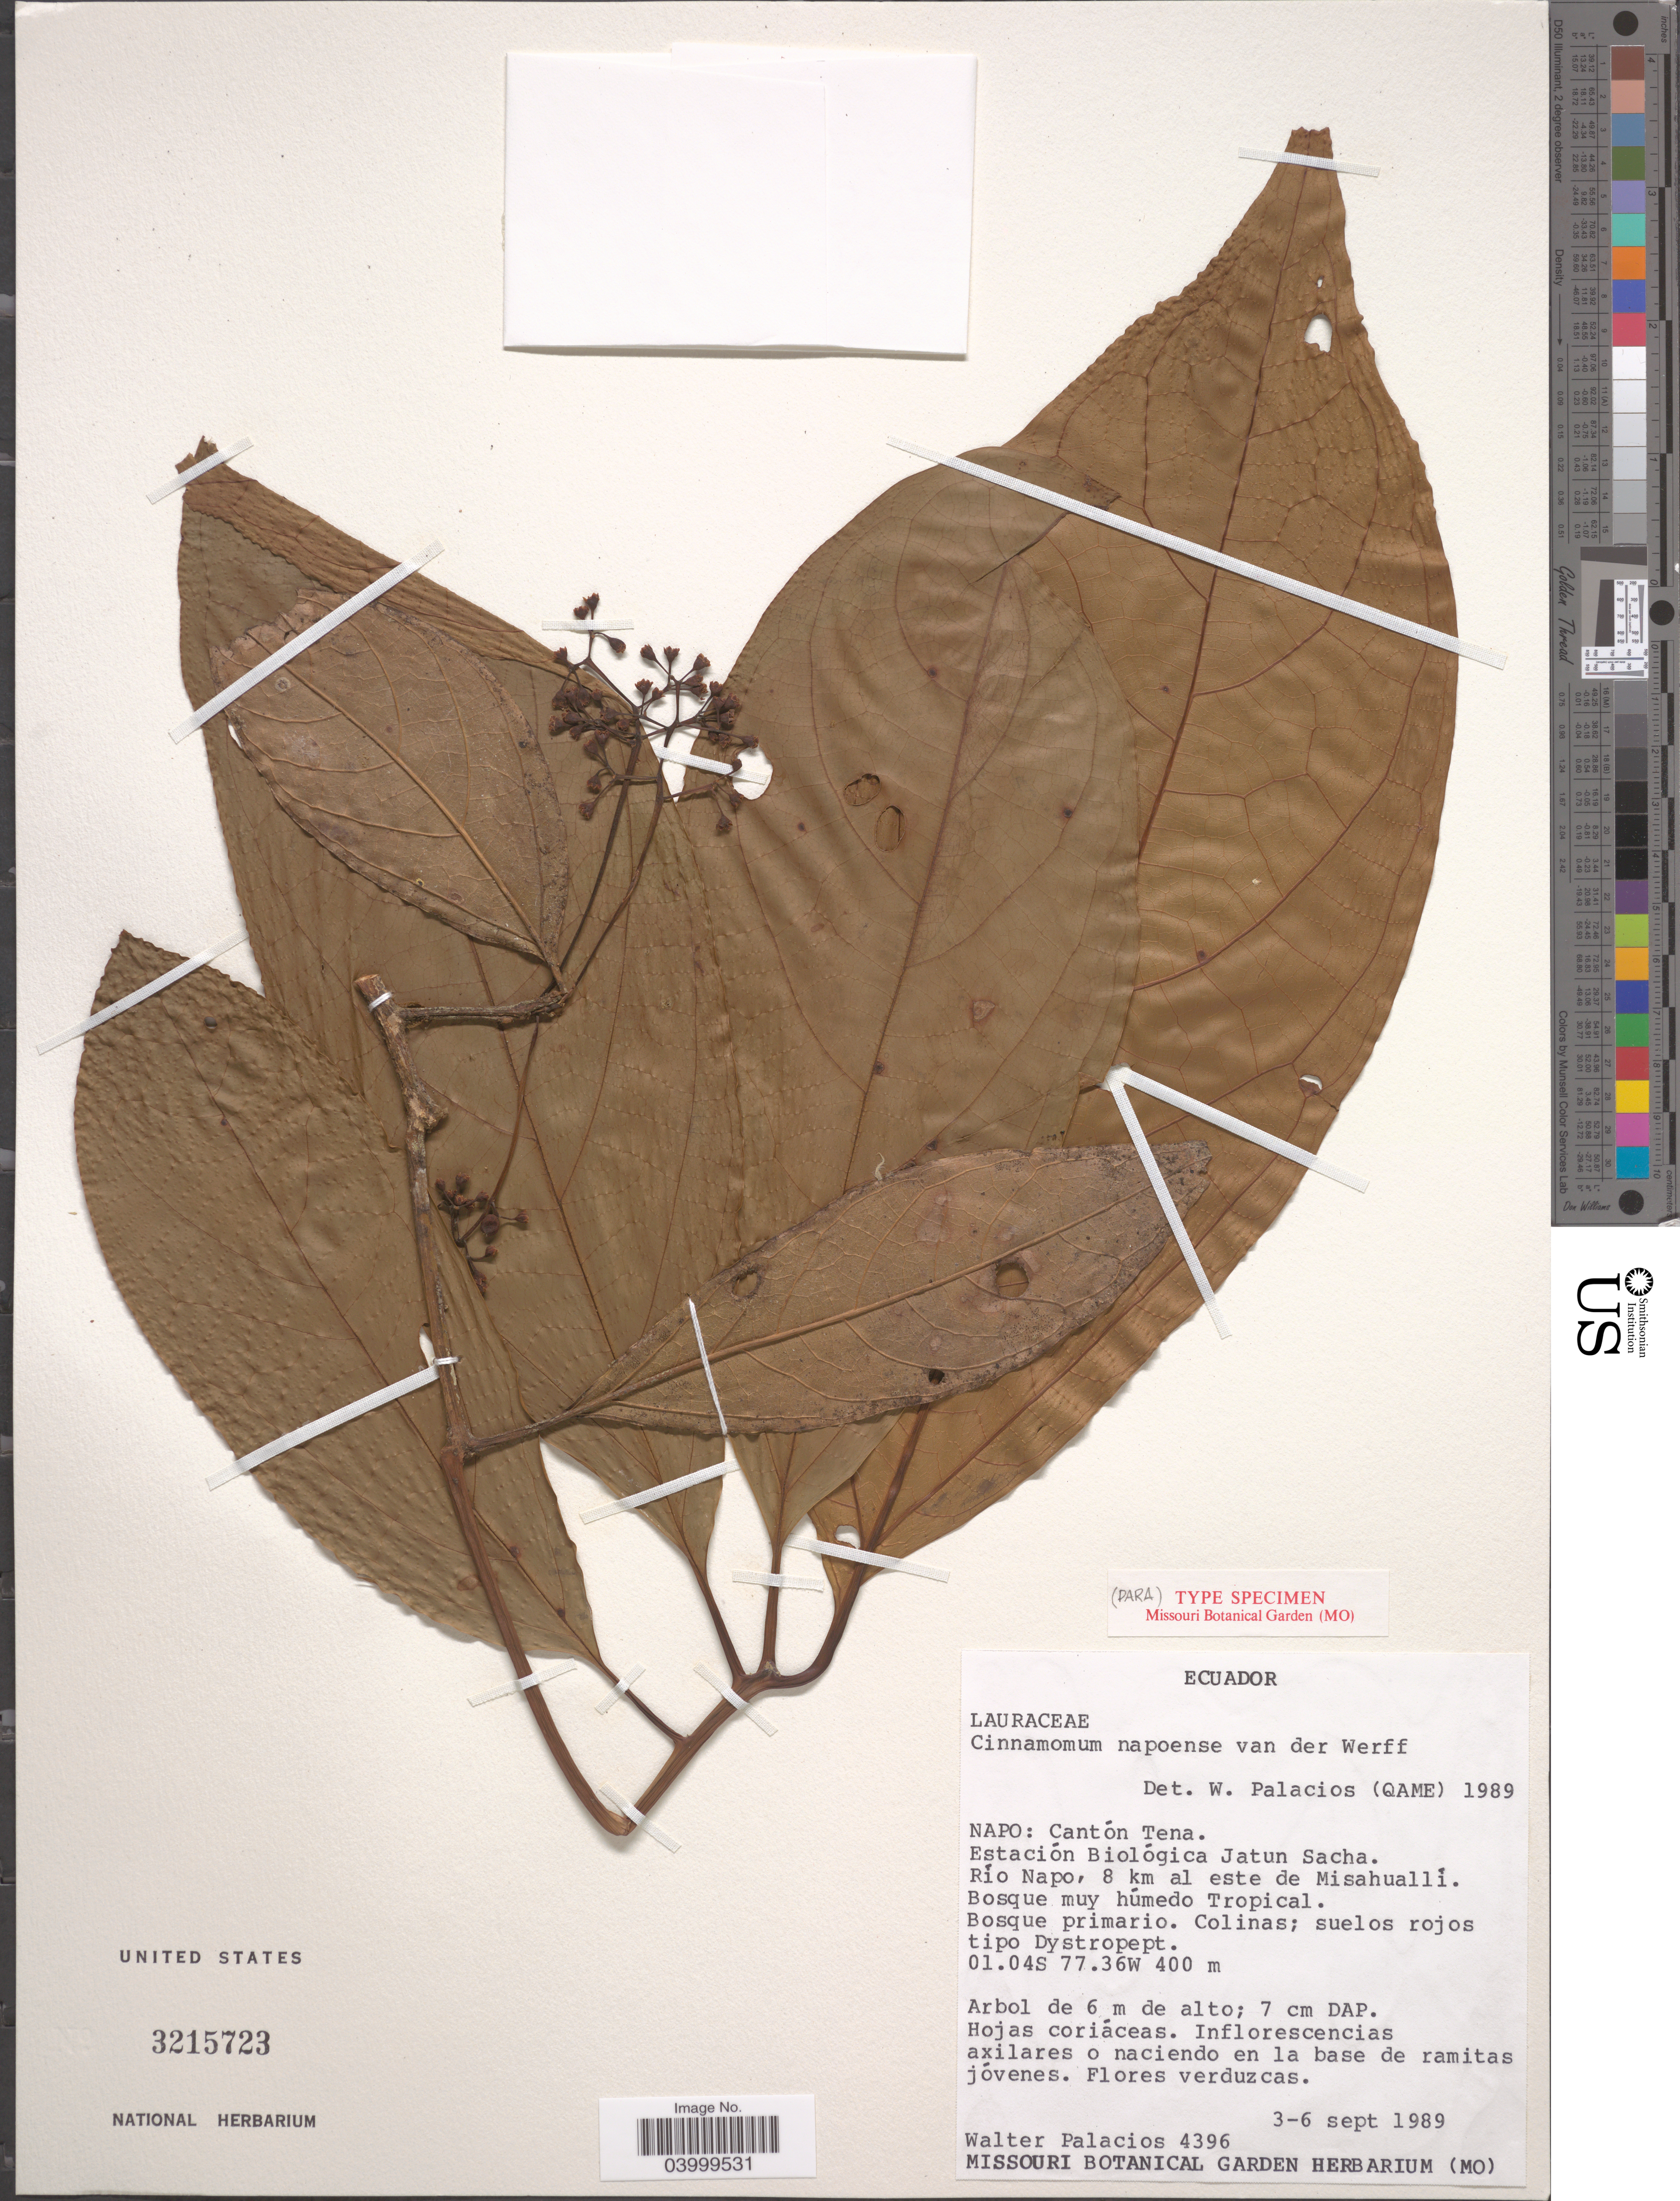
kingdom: Plantae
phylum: Tracheophyta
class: Magnoliopsida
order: Laurales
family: Lauraceae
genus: Cinnamomum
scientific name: Cinnamomum napoense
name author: van der Werff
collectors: W. Palacios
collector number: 4396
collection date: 1989-09-03/1989-09-06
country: Ecuador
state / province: Napo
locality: Cantón Tena. Estación Biológica Jatun Sacha. Río Napo, 8 km al este de Misahuallí.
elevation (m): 400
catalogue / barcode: US 3215723